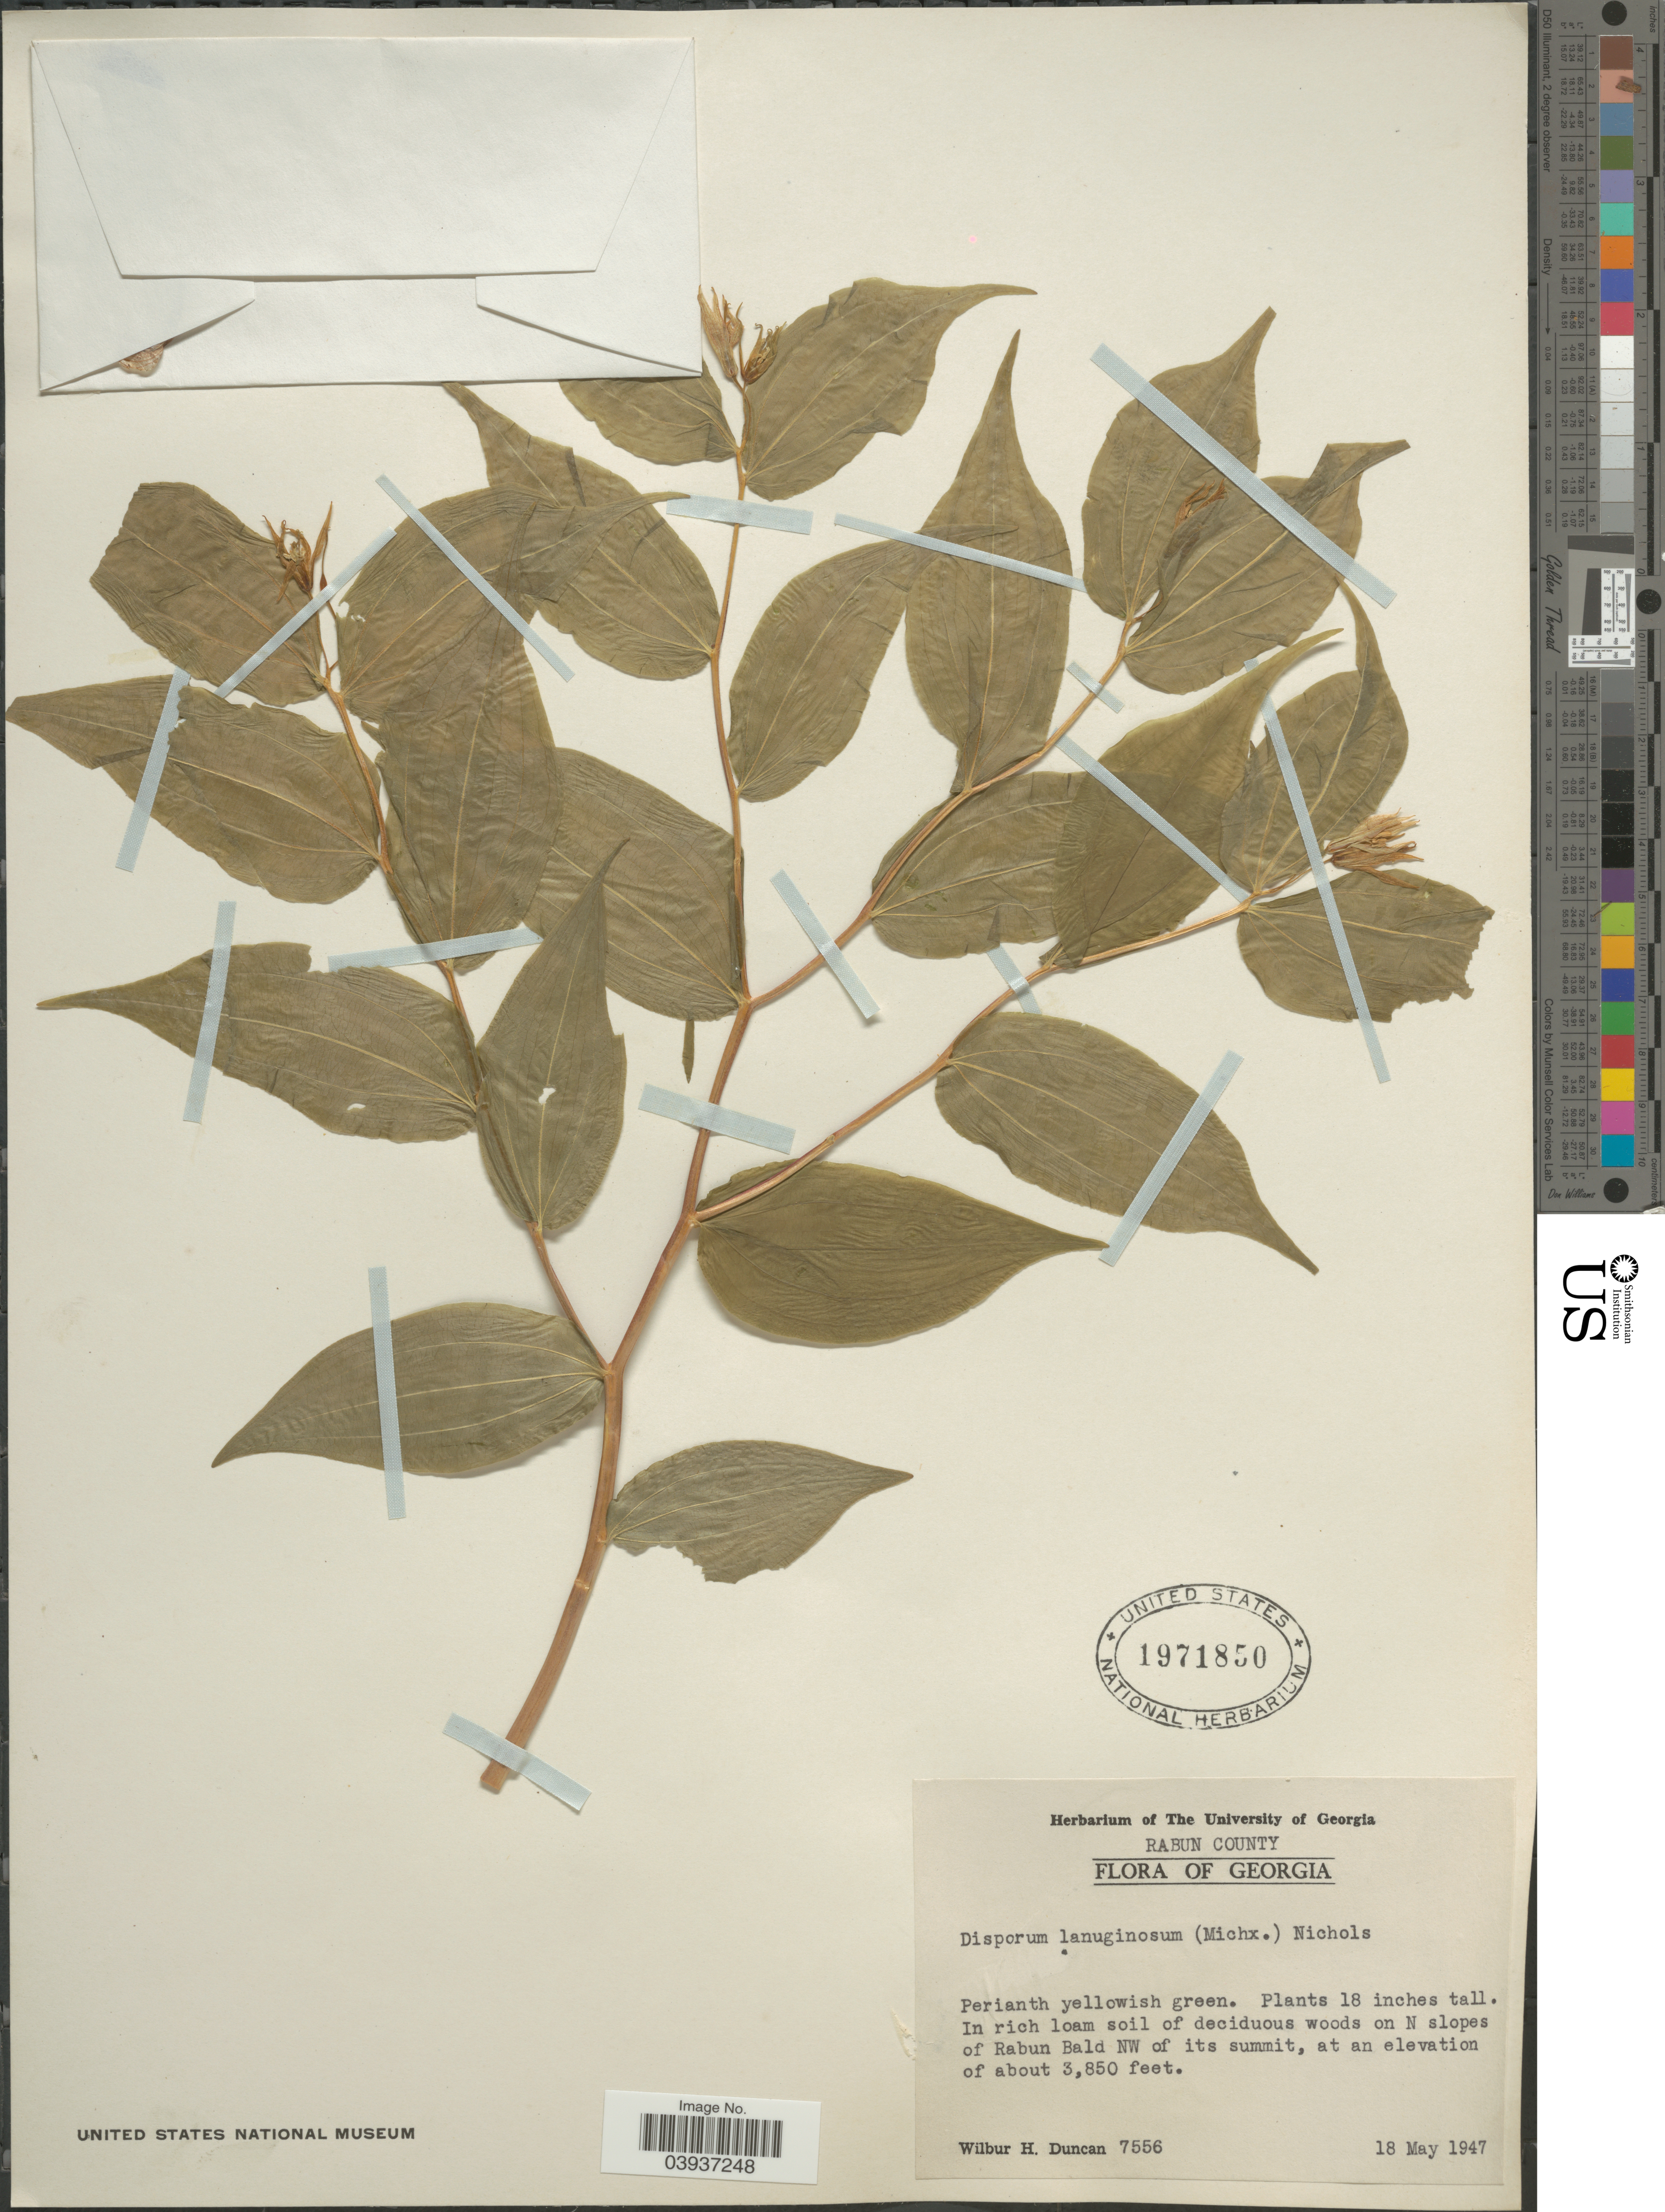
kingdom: Plantae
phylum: Tracheophyta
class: Liliopsida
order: Liliales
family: Colchicaceae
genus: Disporum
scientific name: Disporum lanuginosum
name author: (Michx.) G. Nicholson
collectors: W. H. Duncan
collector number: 7556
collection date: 1947-05-18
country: United States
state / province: Georgia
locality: Rabun County. In rich loam soil of deciduous woods on N slopes of Rabun Bald NW of its summit.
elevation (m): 1173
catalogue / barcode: US 1971850